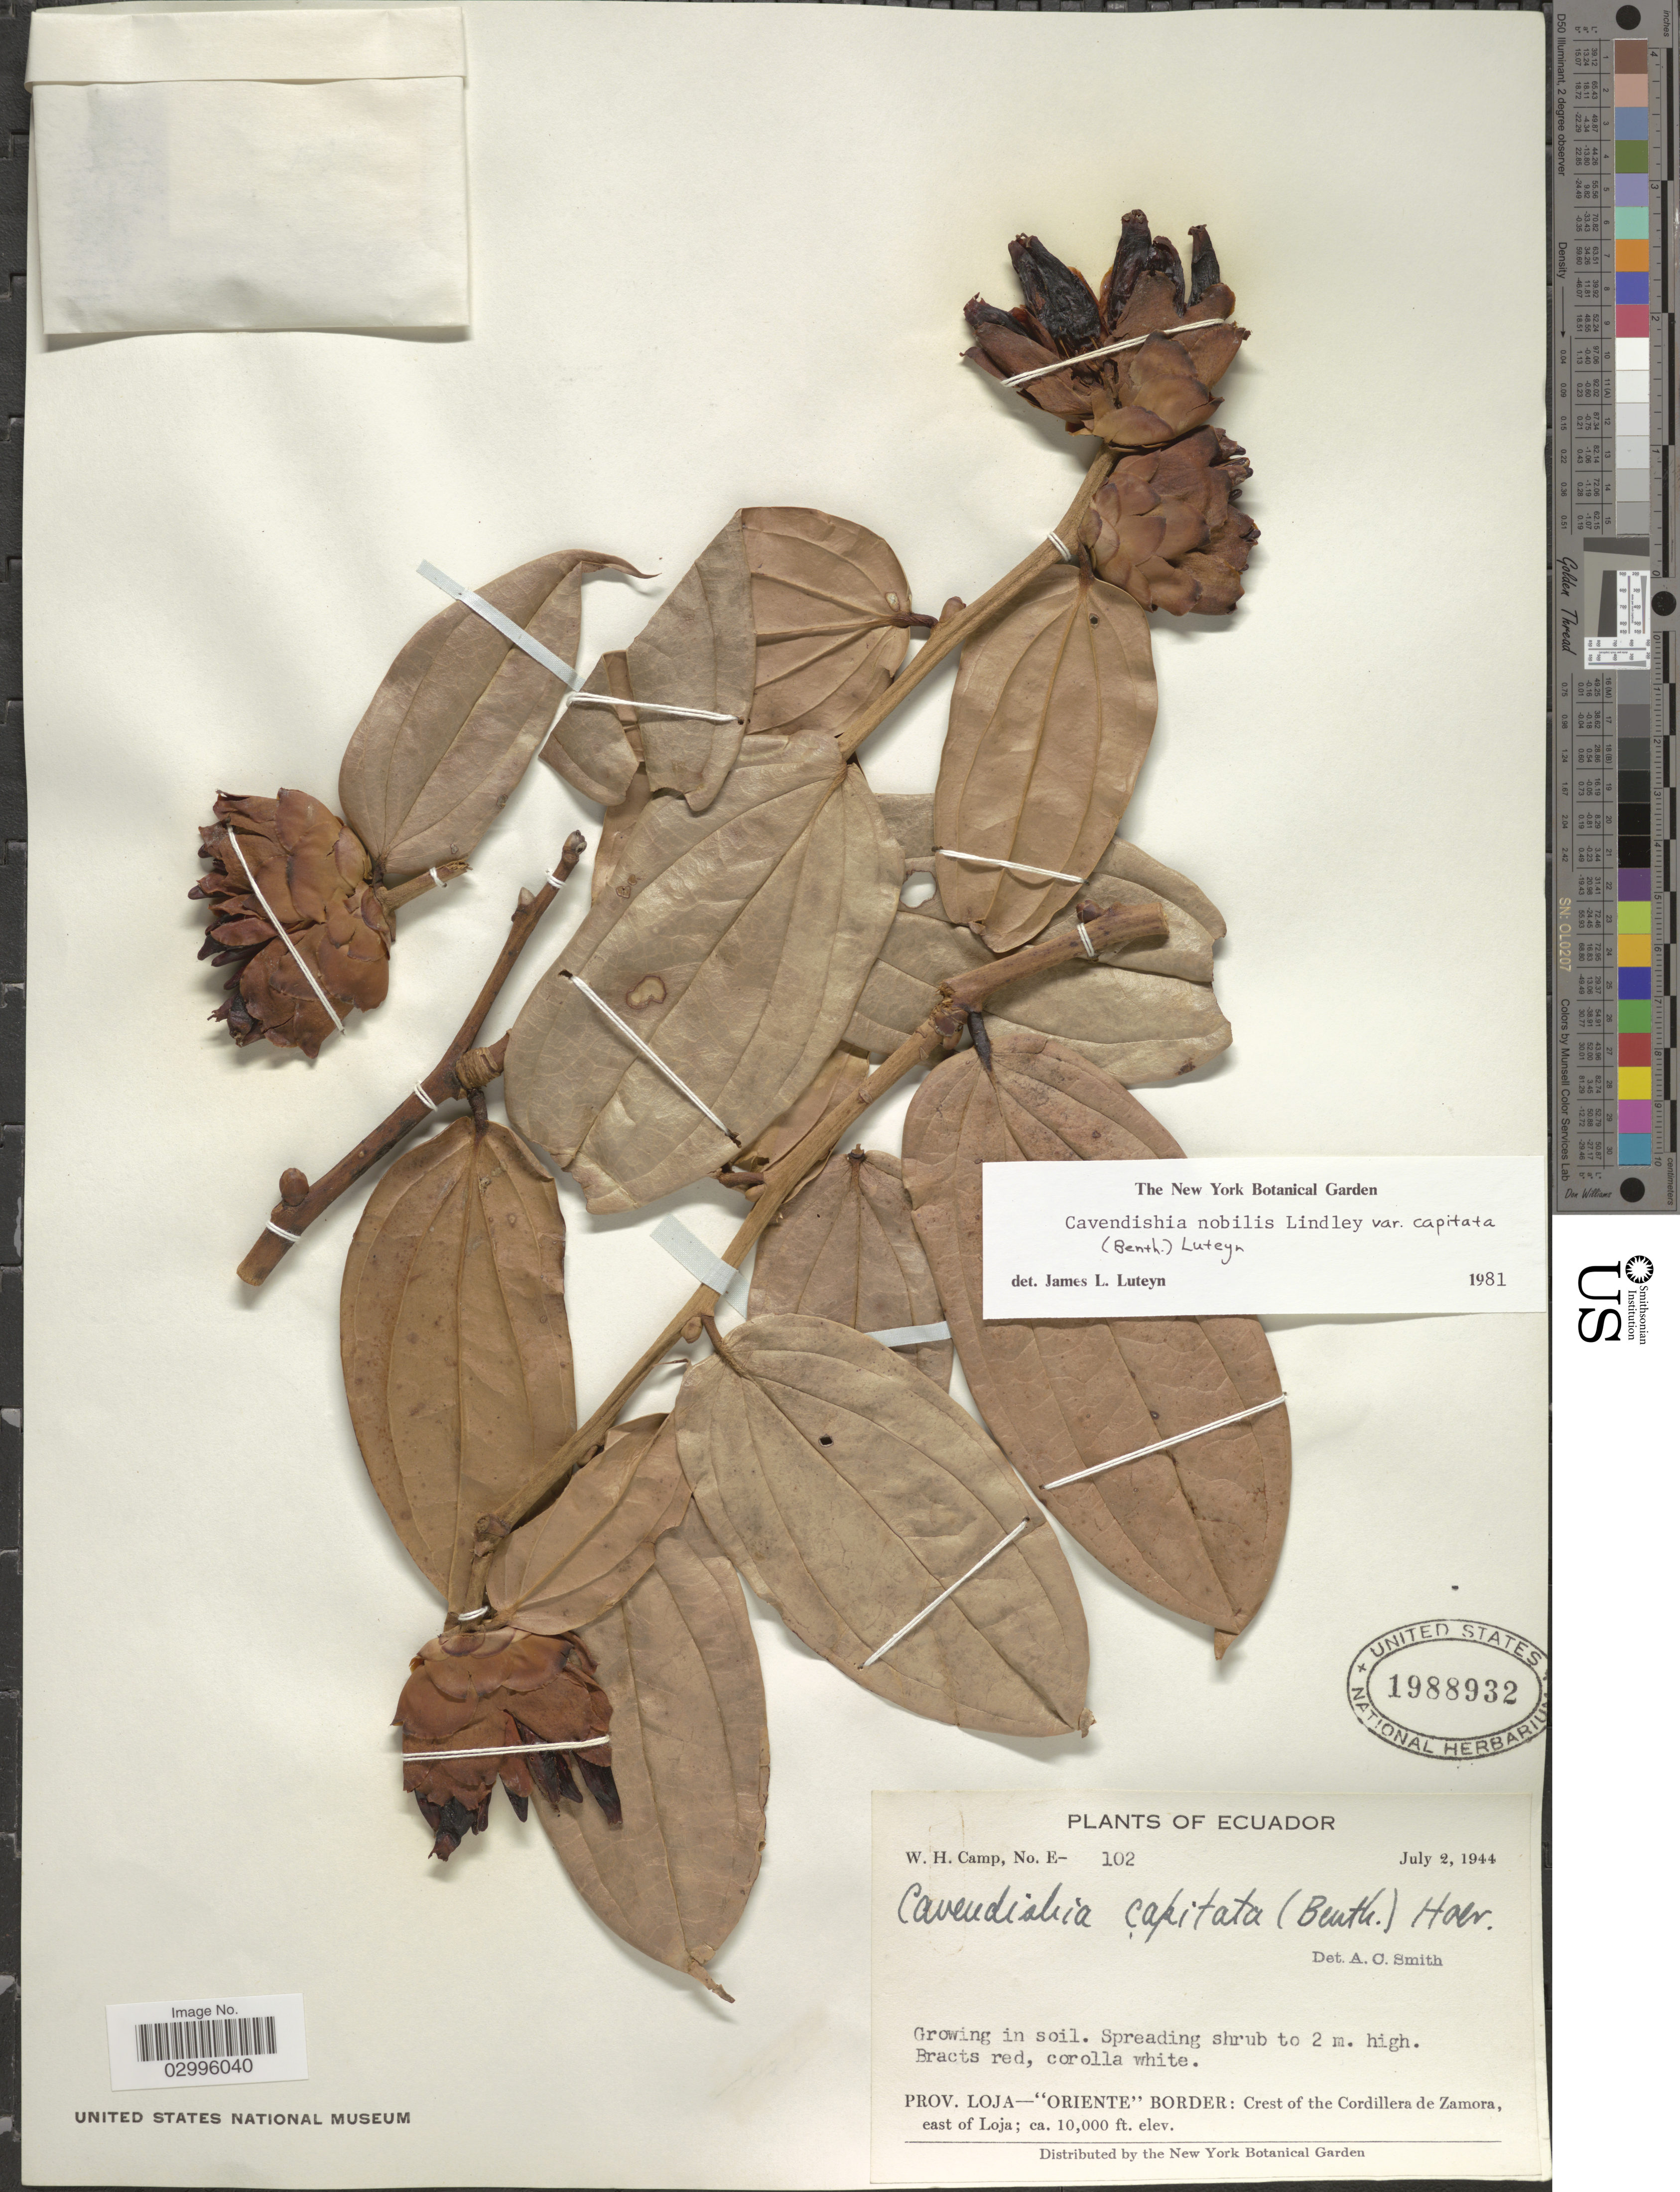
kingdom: Plantae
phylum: Tracheophyta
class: Magnoliopsida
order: Ericales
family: Ericaceae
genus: Cavendishia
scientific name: Cavendishia nobilis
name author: (Benth.) Lindl.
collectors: W. H. Camp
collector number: E-102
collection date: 1944-07-02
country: Ecuador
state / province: Loja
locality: Oriente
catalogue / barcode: US 1988932